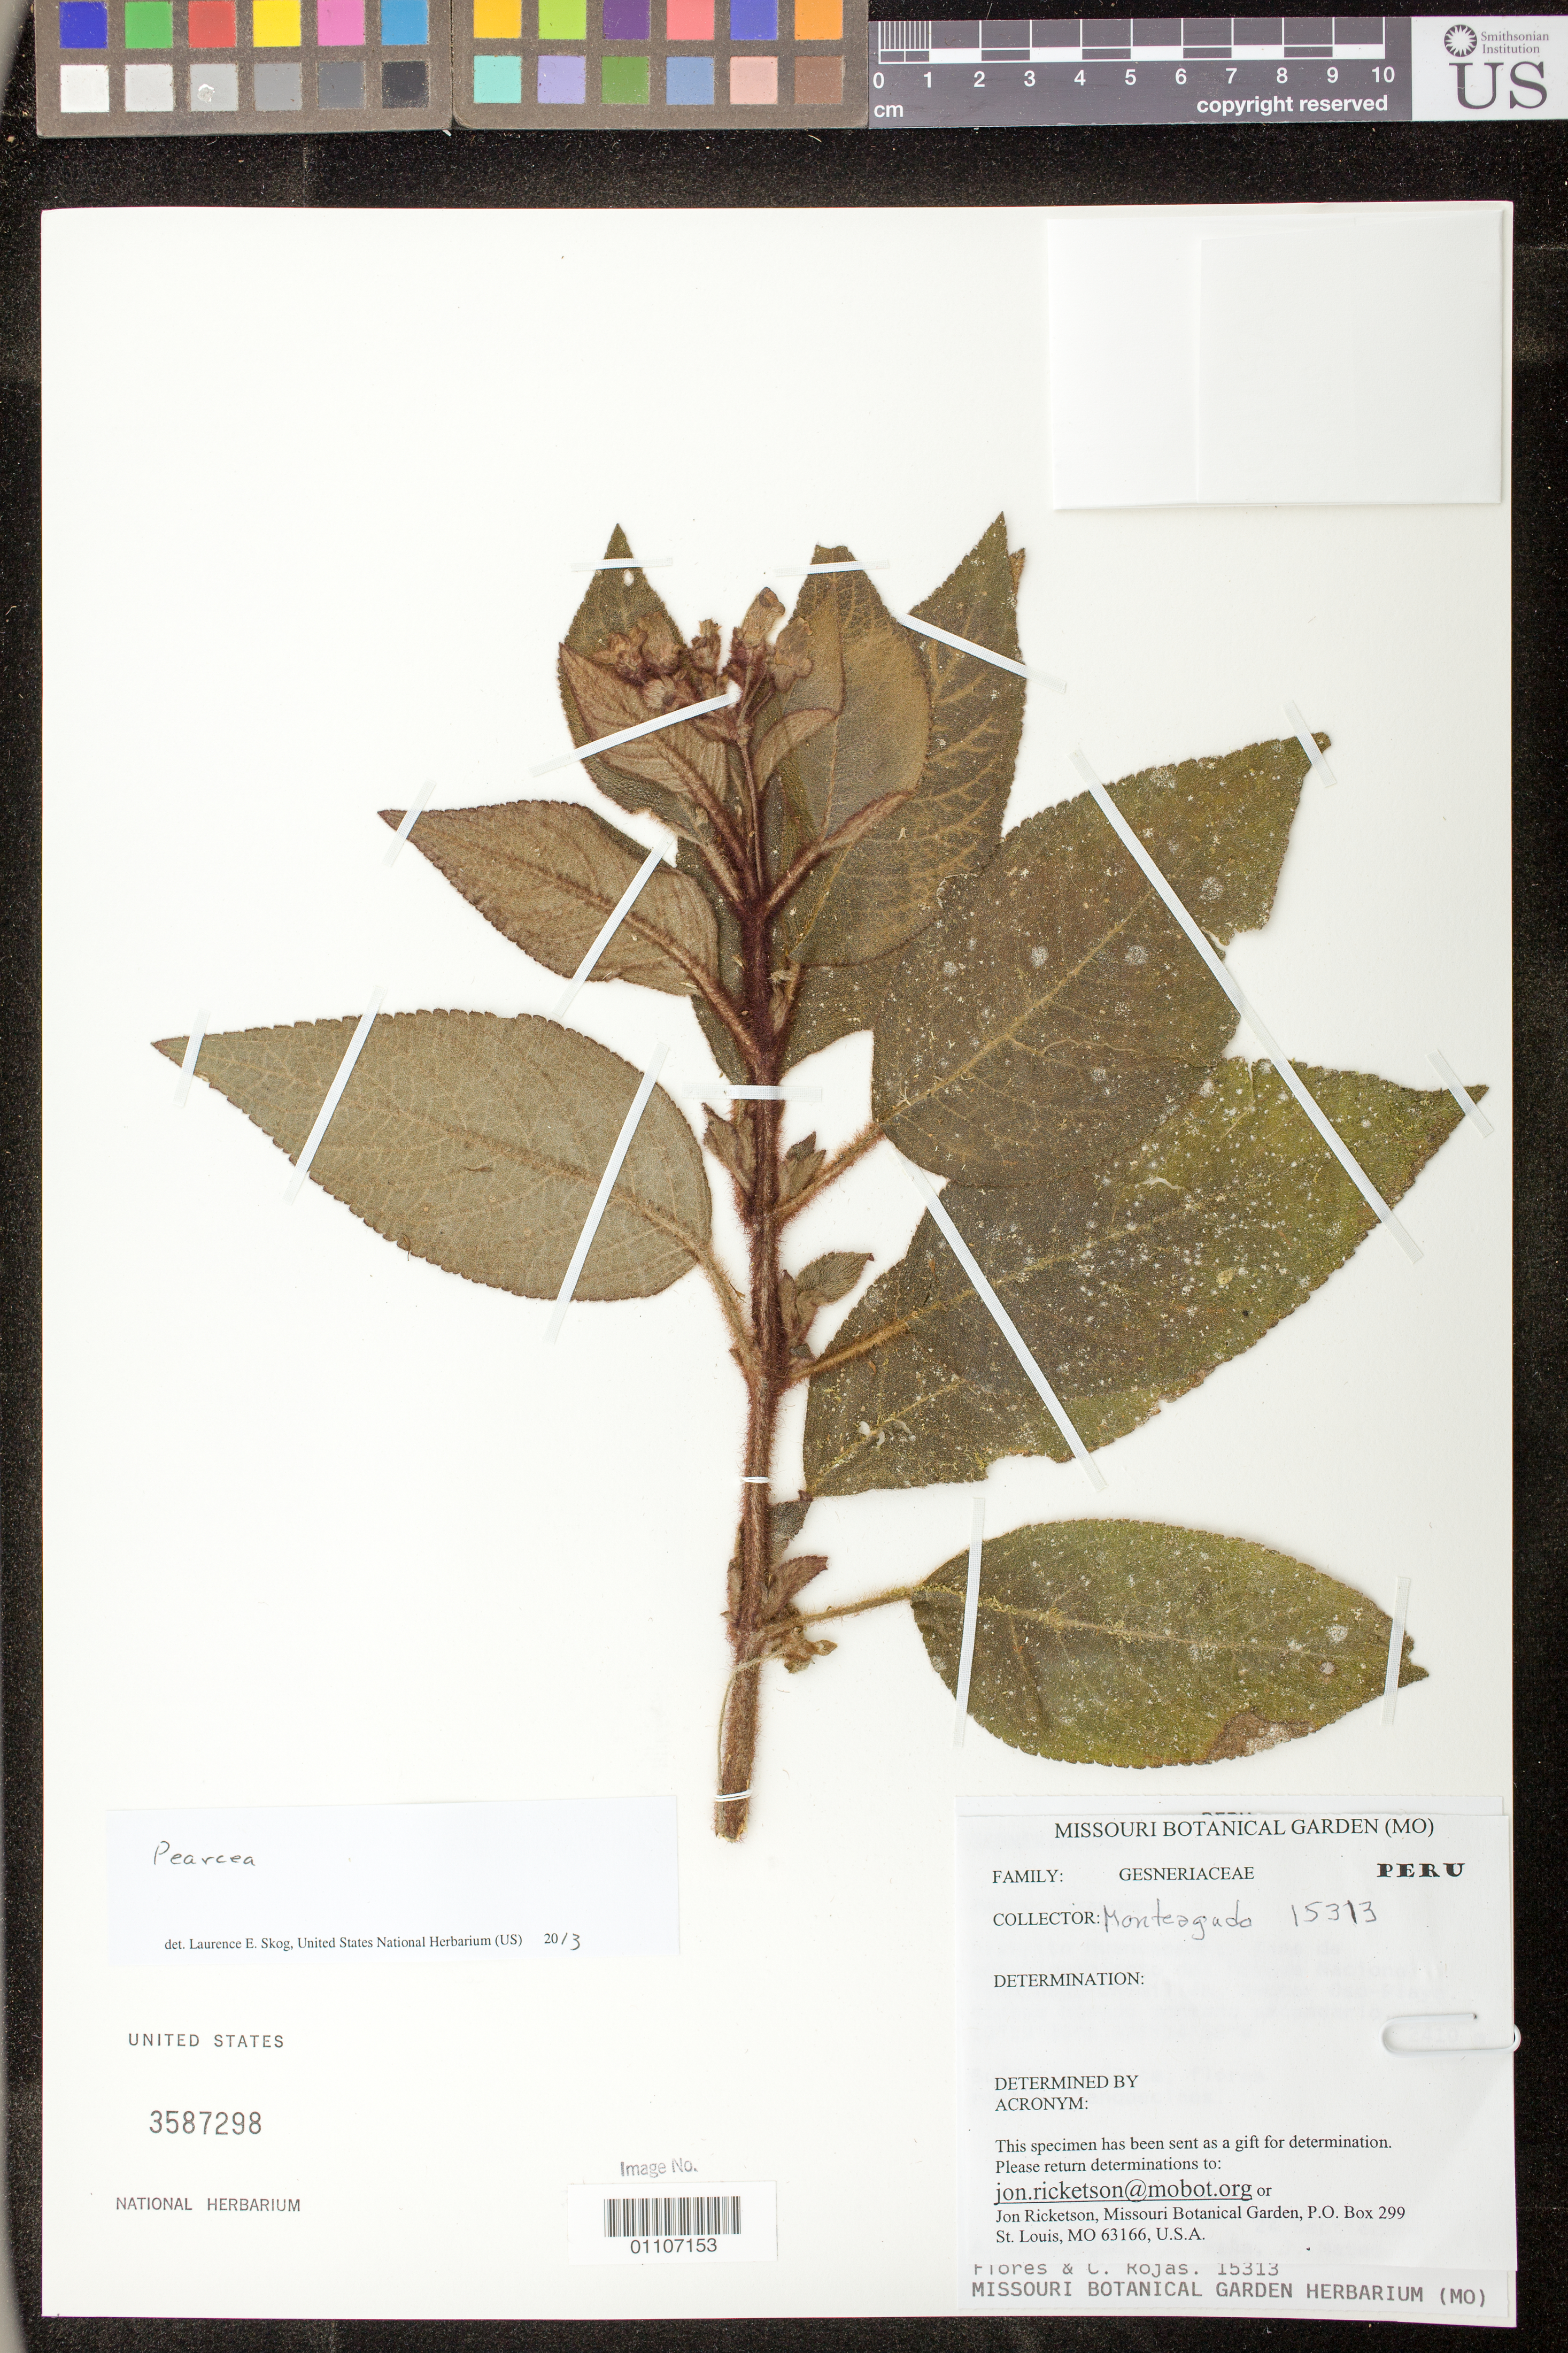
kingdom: Plantae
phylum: Tracheophyta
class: Magnoliopsida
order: Lamiales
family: Gesneriaceae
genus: Pearcea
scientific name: Pearcea purpurea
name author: (Poepp.) L.P. Kvist & L.E. Skog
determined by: Skog, Laurence E.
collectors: A. Monteagudo, A. Peña, J. Mateo, V. Flores & C. Rojas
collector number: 15313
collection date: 2007-09-24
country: Peru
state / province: Piura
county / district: Huancabamba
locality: Zona de amortiguamiento del Parque Nacional Yanachaga-Chemillen, Sector Oso-Playa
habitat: Bosque humedo montano secundario.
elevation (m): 2410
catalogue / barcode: US 3587298